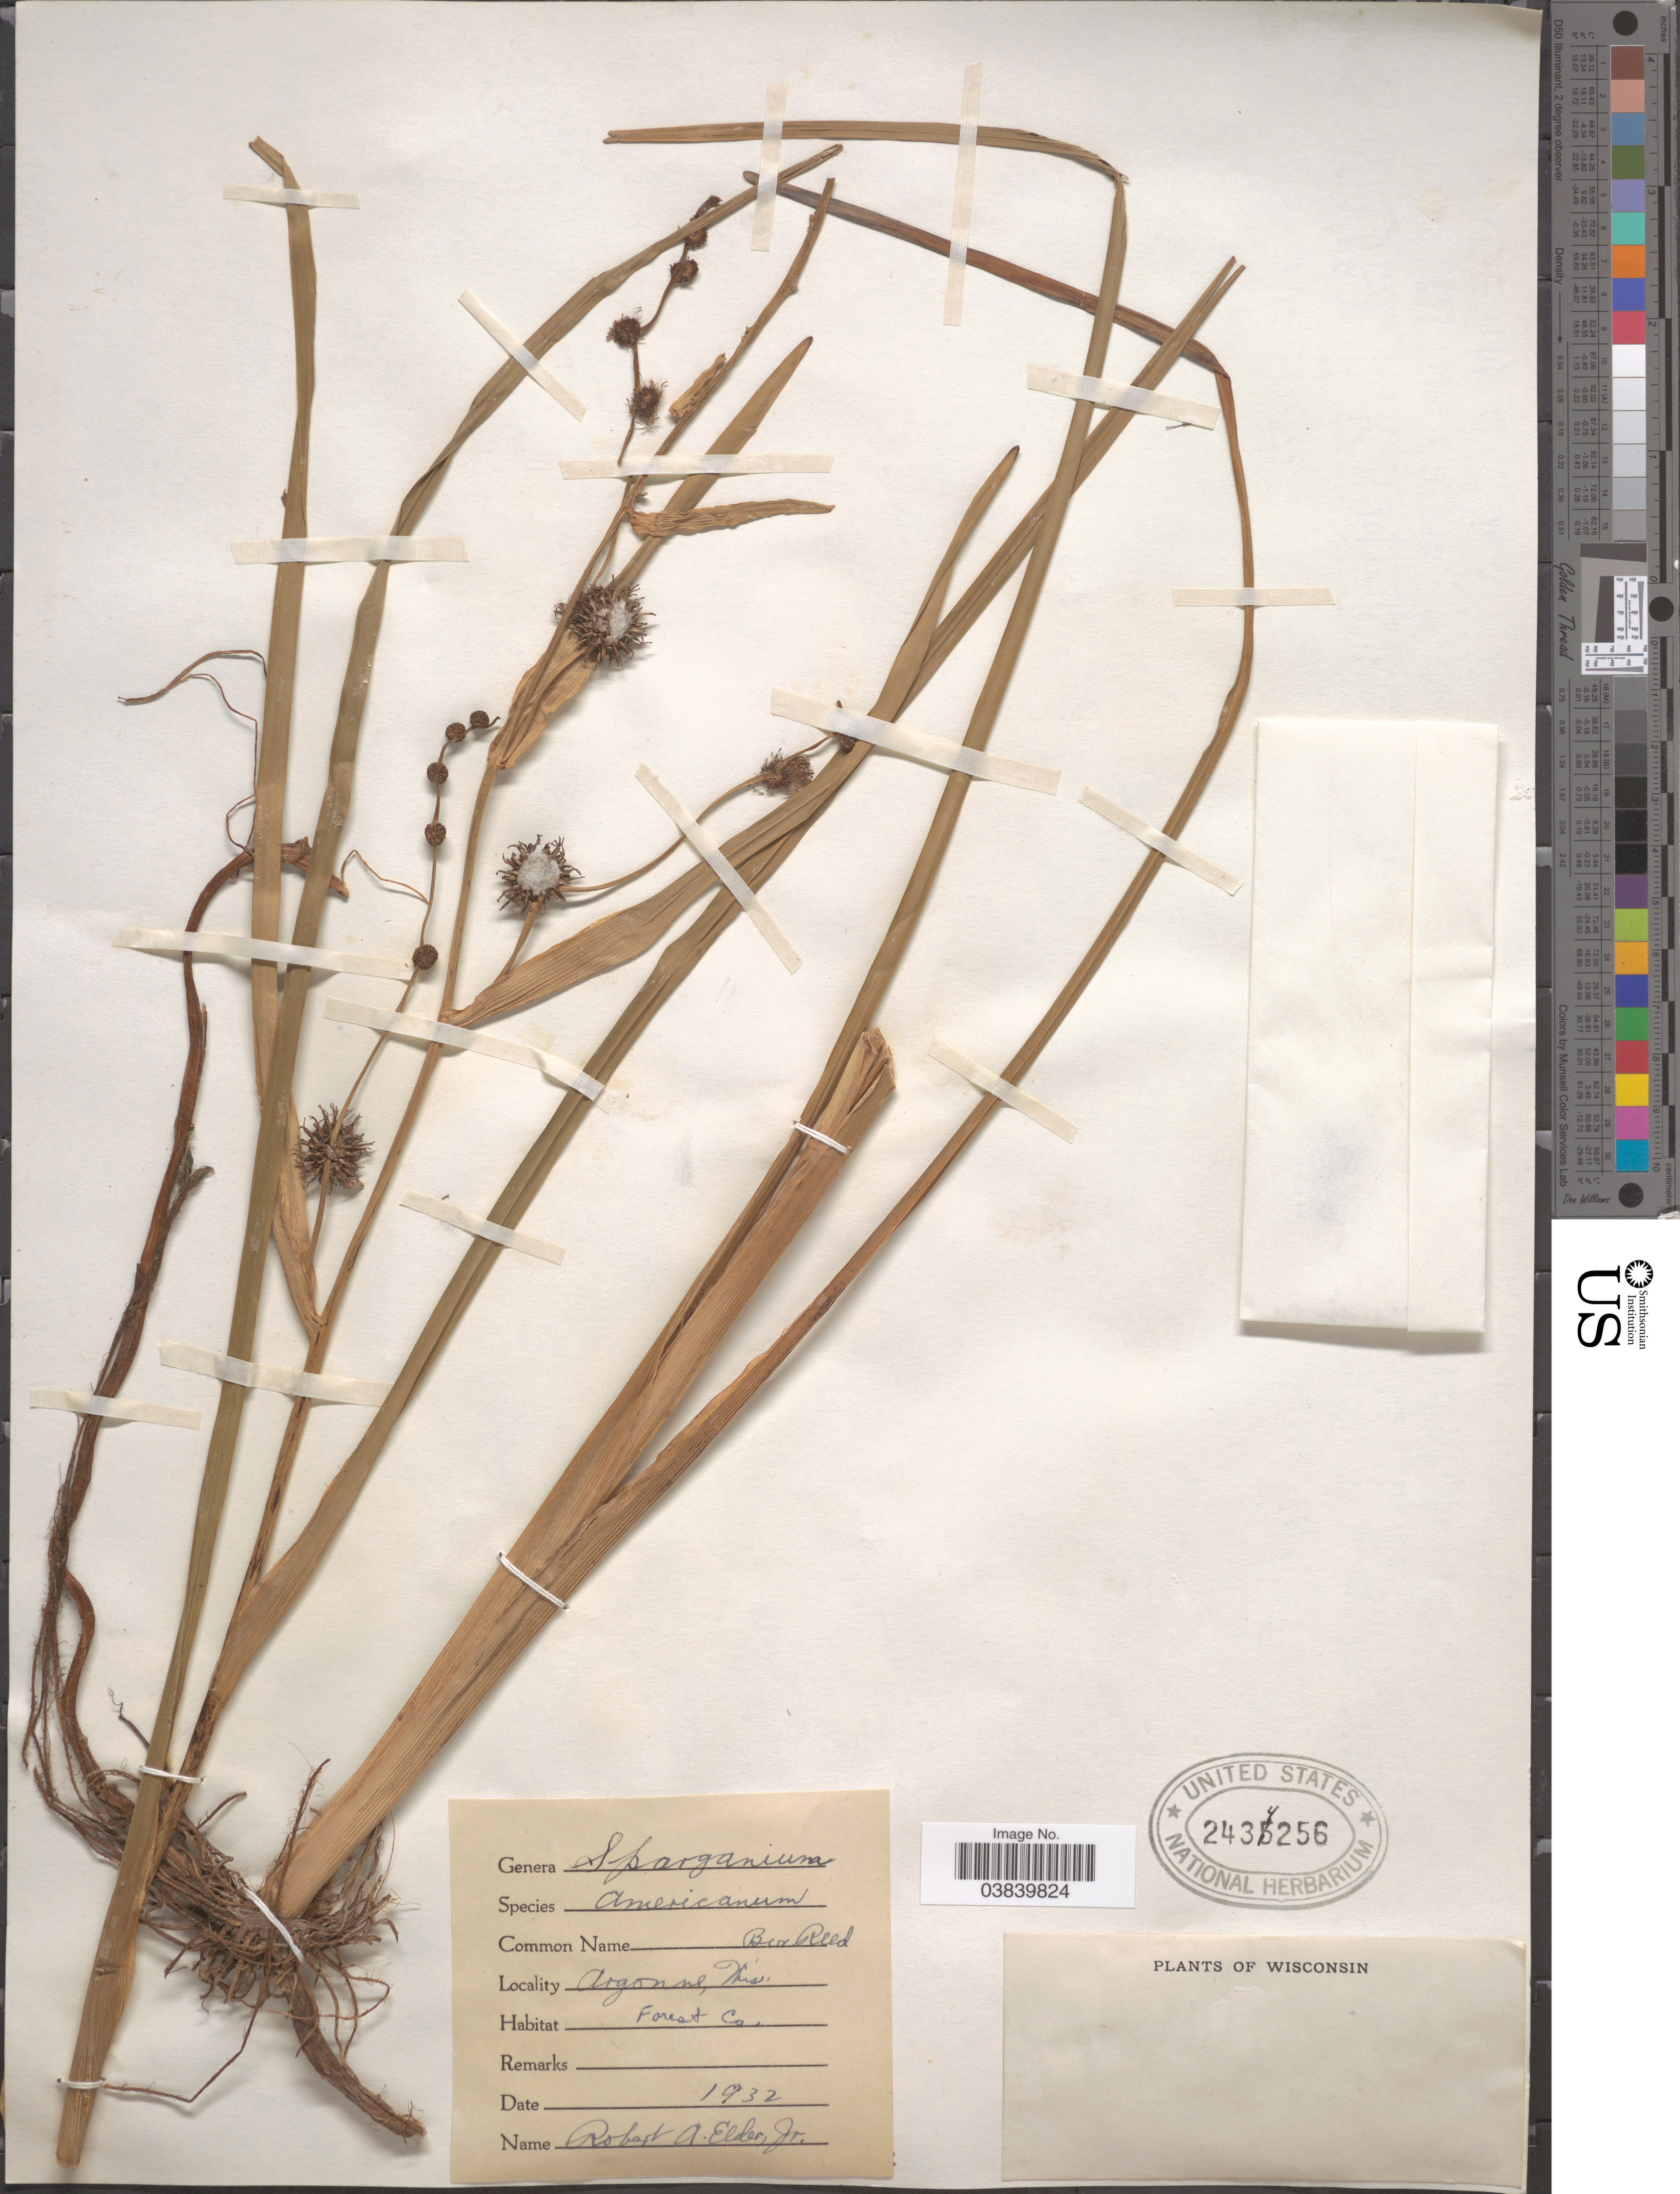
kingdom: Plantae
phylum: Tracheophyta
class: Liliopsida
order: Poales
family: Typhaceae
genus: Sparganium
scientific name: Sparganium americanum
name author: Nutt.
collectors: R. Elder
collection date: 1932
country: United States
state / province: Wisconsin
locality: Argonne. Forest Co.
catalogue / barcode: US 2434256